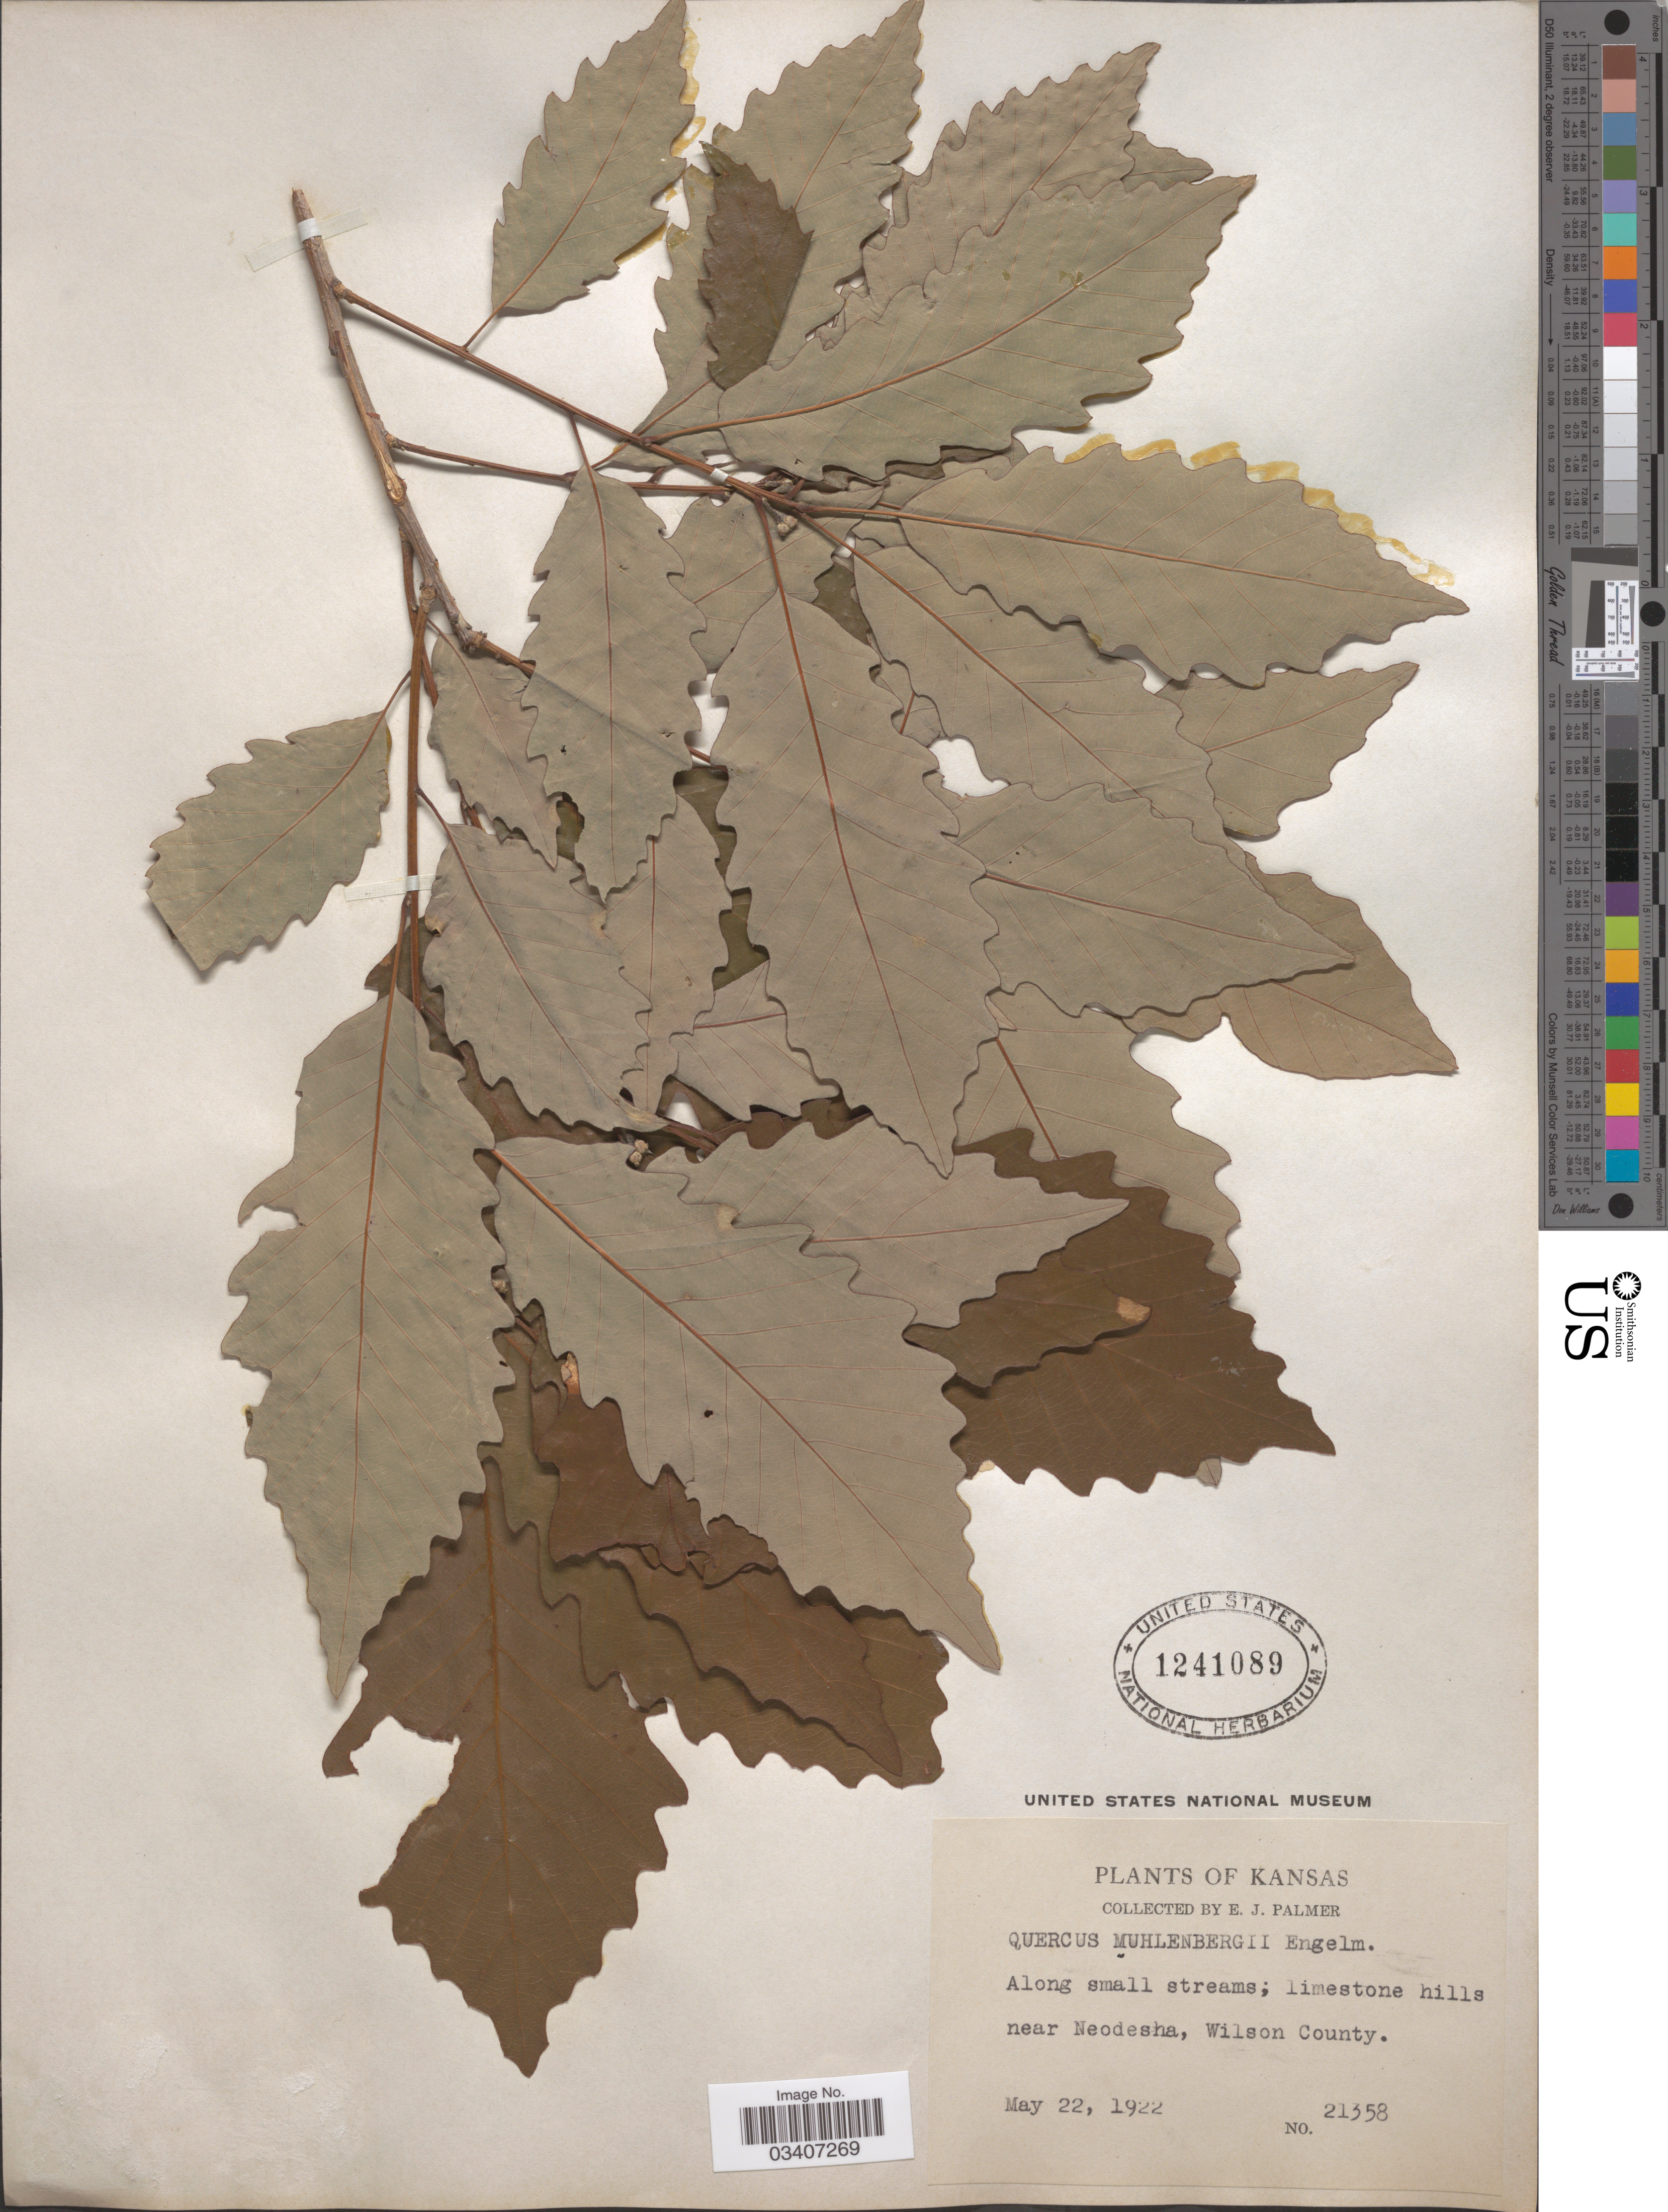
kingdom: Plantae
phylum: Tracheophyta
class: Magnoliopsida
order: Fagales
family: Fagaceae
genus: Quercus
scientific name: Quercus muehlenbergii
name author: Engelm.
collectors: E. J. Palmer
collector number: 21358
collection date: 1922-05-22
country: United States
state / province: Kansas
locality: Along small streams; limestone hills near Neodesha, Wilson County.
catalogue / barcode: US 1241089